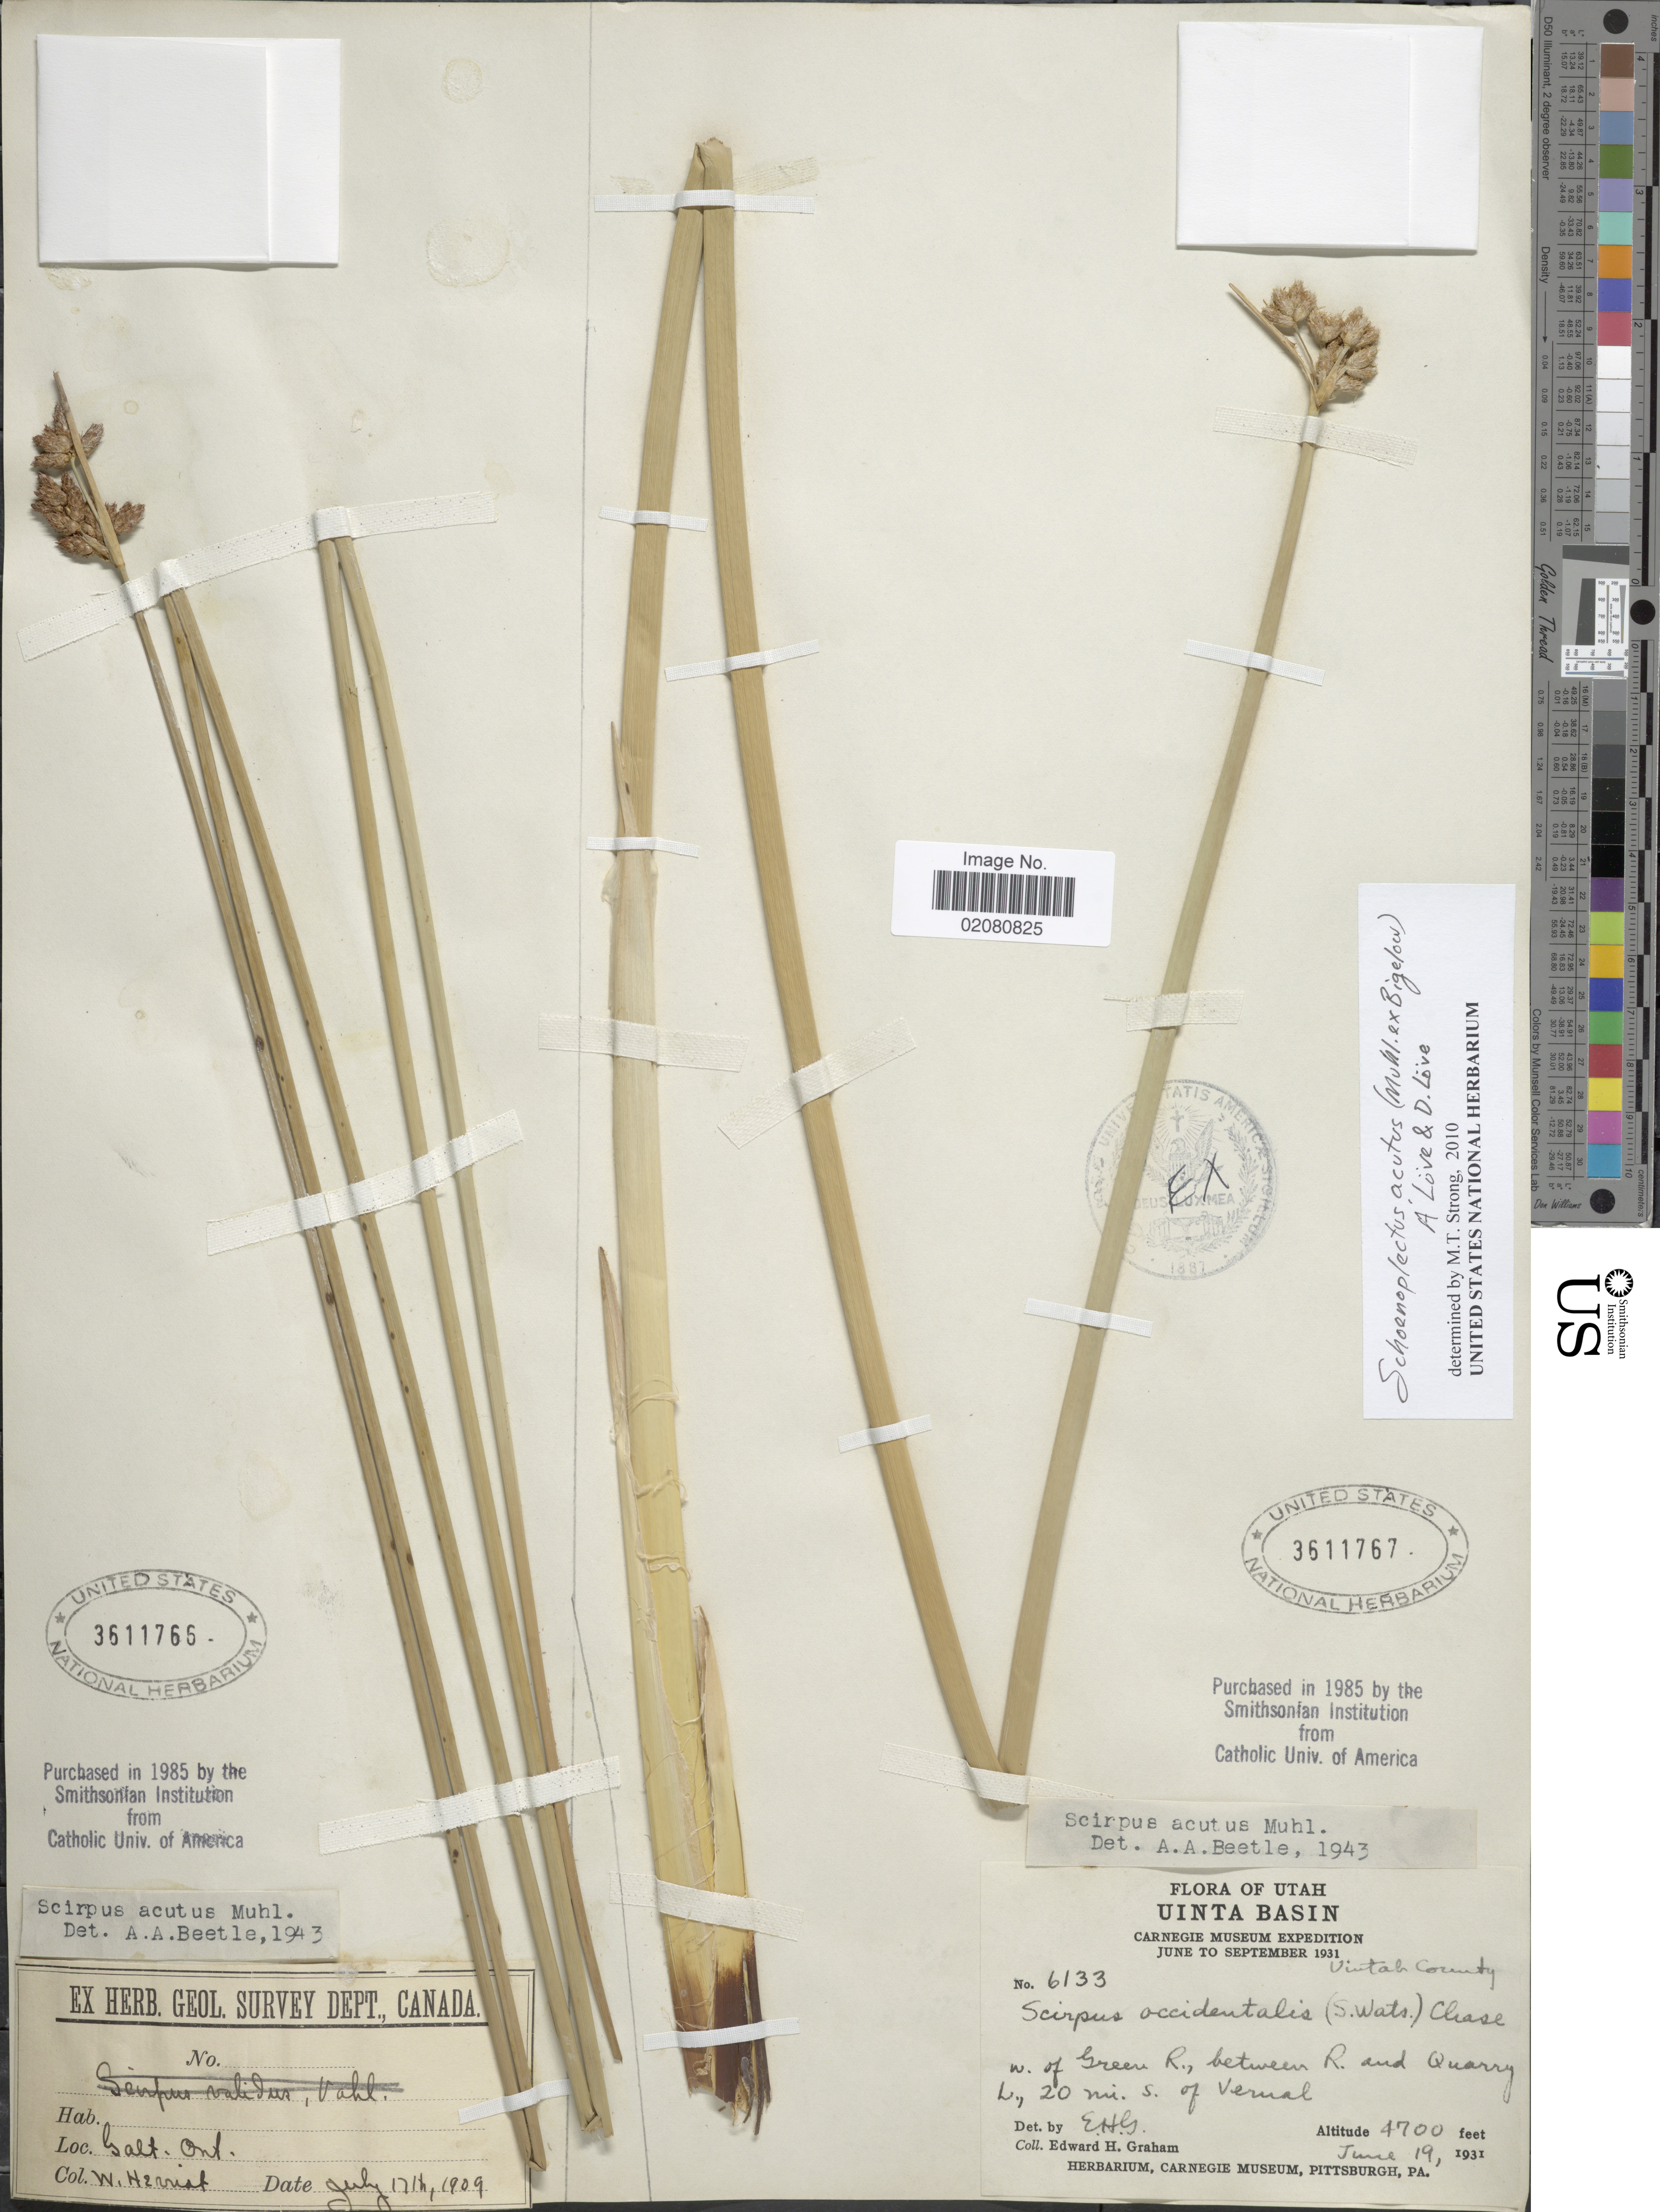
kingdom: Plantae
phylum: Tracheophyta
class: Liliopsida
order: Poales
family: Cyperaceae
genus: Schoenoplectus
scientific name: Schoenoplectus acutus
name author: (Muhl. ex Bigelow) Á. Löve & D. Löve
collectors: W. Herriot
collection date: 1909-07-17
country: Canada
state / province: Ontario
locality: Galt. Ont.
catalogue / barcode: US 3611766